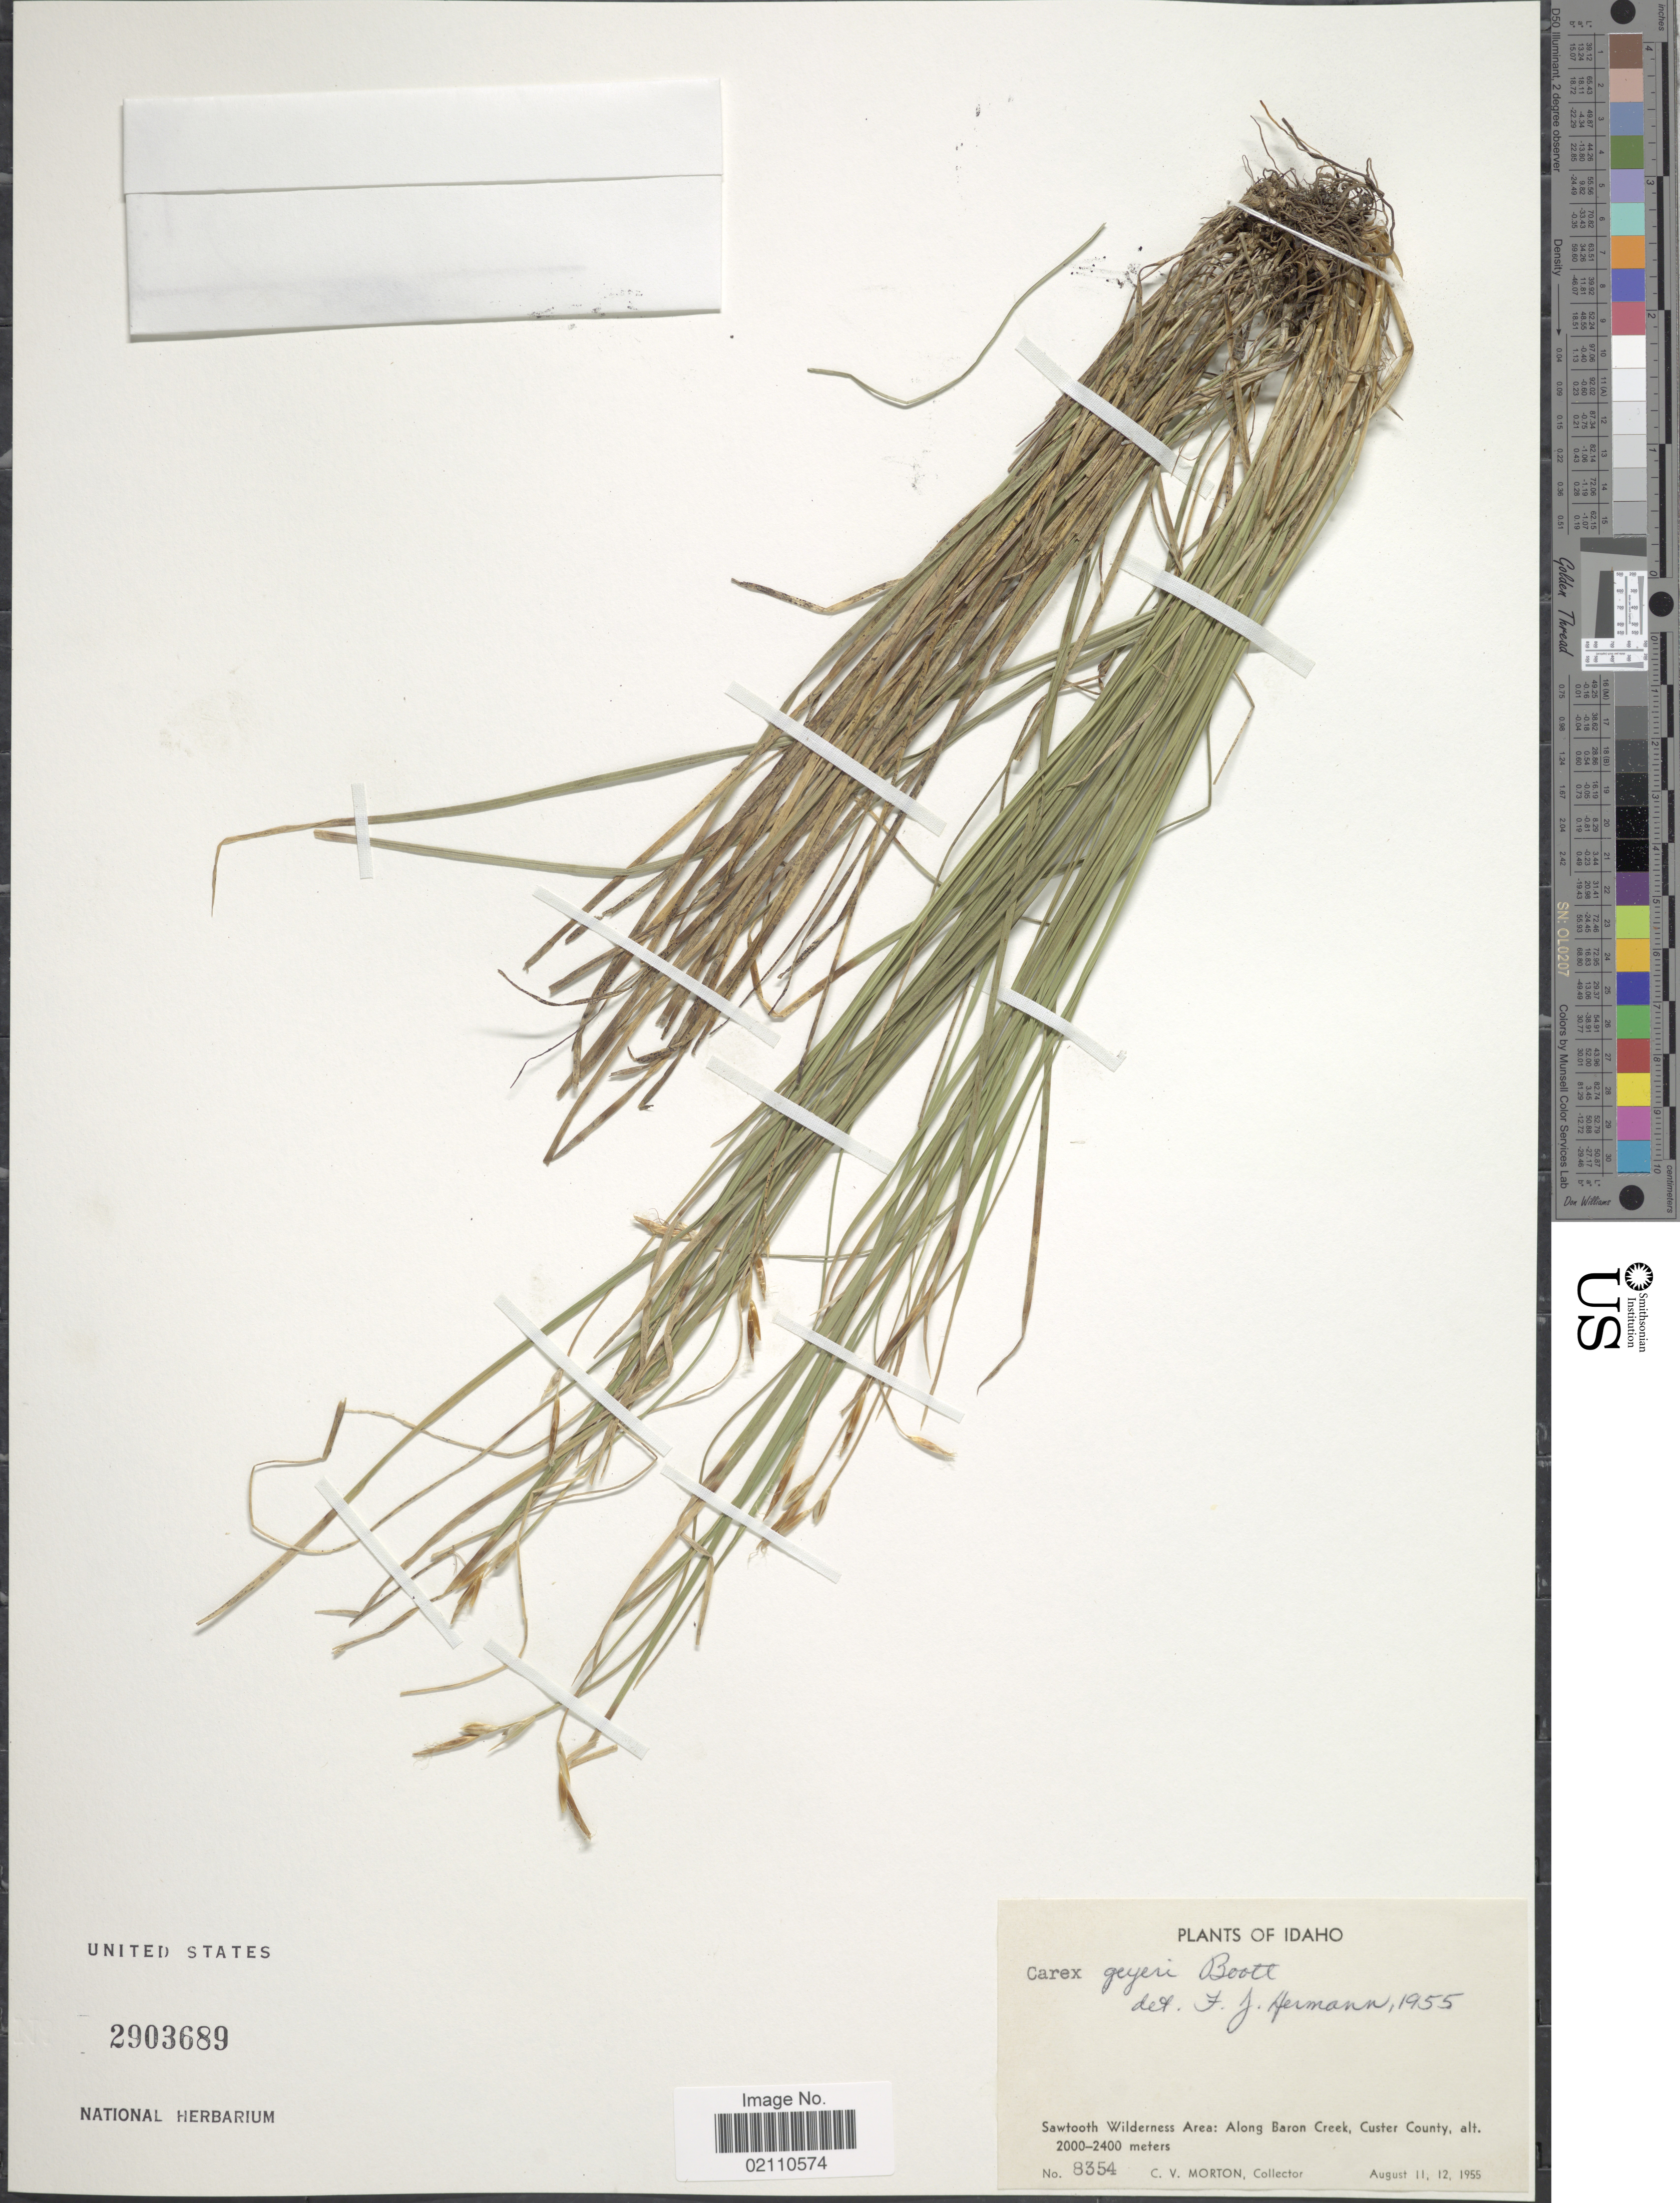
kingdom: Plantae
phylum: Tracheophyta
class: Liliopsida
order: Poales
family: Cyperaceae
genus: Carex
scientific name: Carex geyeri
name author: Boott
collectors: C. V. Morton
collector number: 8354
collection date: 1955-08-11/1955-08-12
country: United States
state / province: Idaho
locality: Sawtooth Wilderness Area; Along Baron Creek, Custer County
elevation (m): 2000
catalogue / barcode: US 2903689